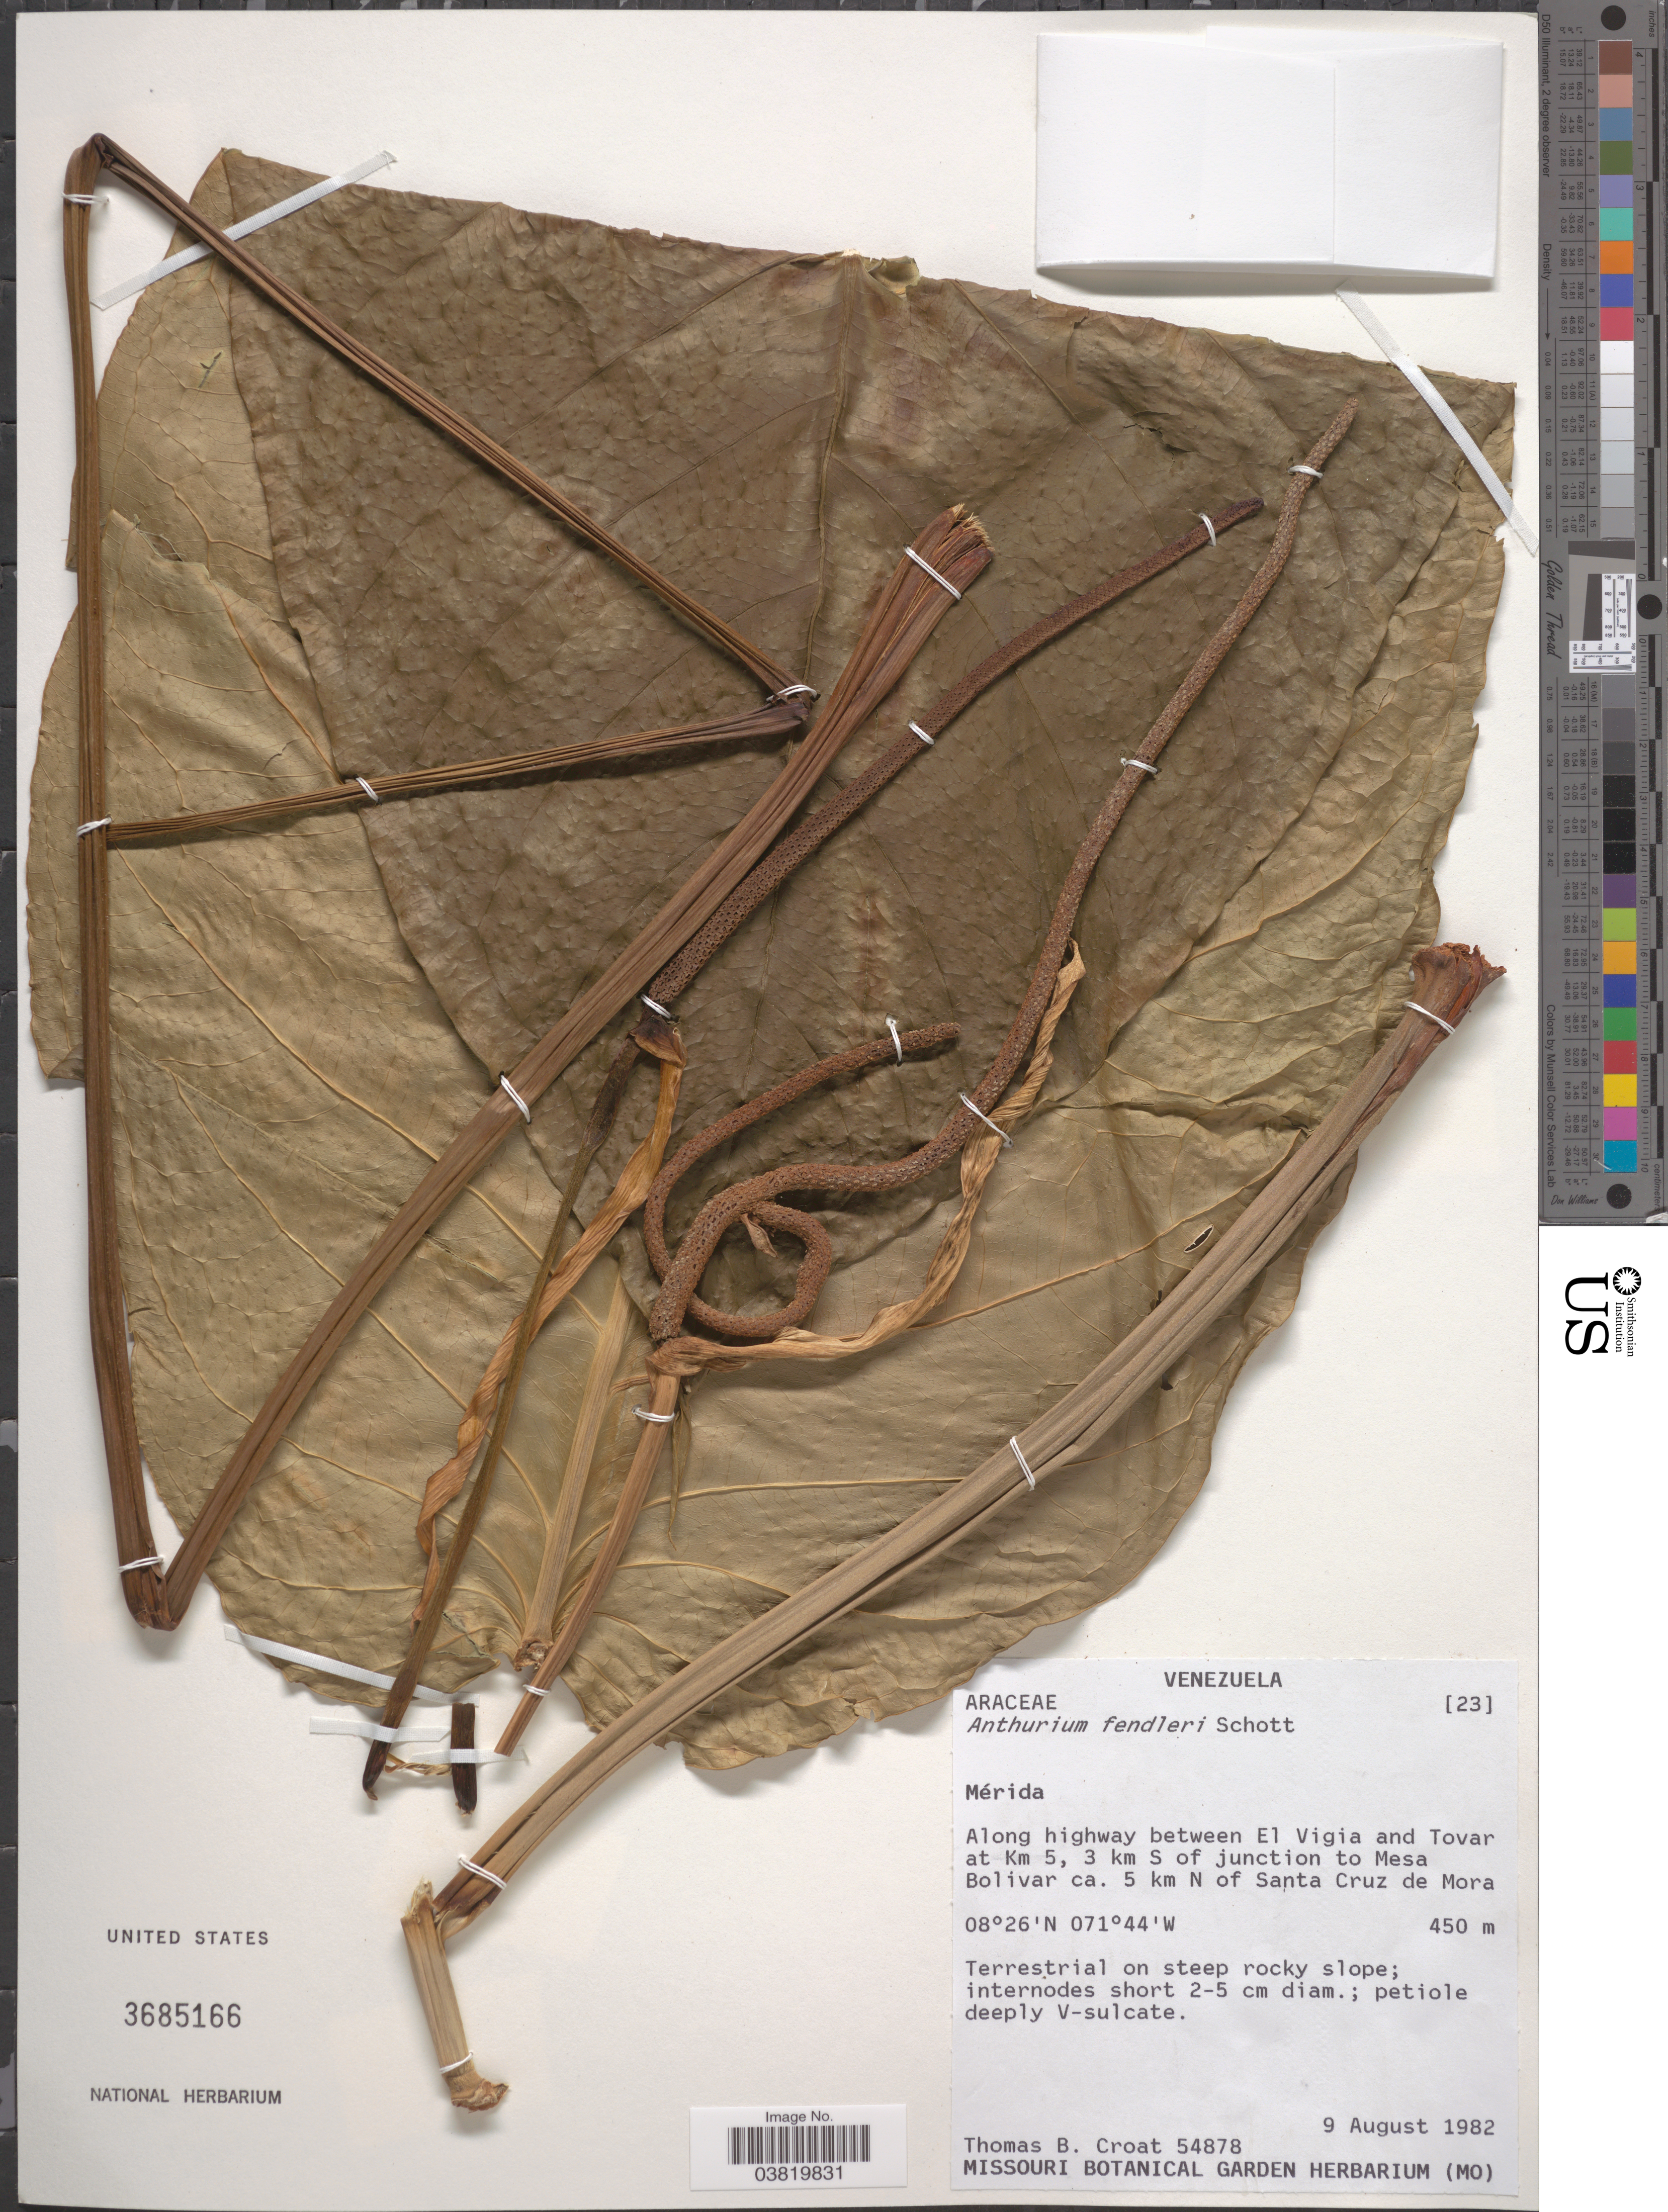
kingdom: Plantae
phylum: Tracheophyta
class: Liliopsida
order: Alismatales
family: Araceae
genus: Anthurium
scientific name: Anthurium fendleri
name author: Schott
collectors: T. B. Croat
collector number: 54878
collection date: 1982-08-09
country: Venezuela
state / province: Merida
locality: Along highway between El Vigia and Tovar at Km 5, 3 km S of junction to Mesa Bolivar ca. 5 km N of Santa Cruz de Mora.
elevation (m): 450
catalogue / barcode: US 3685166